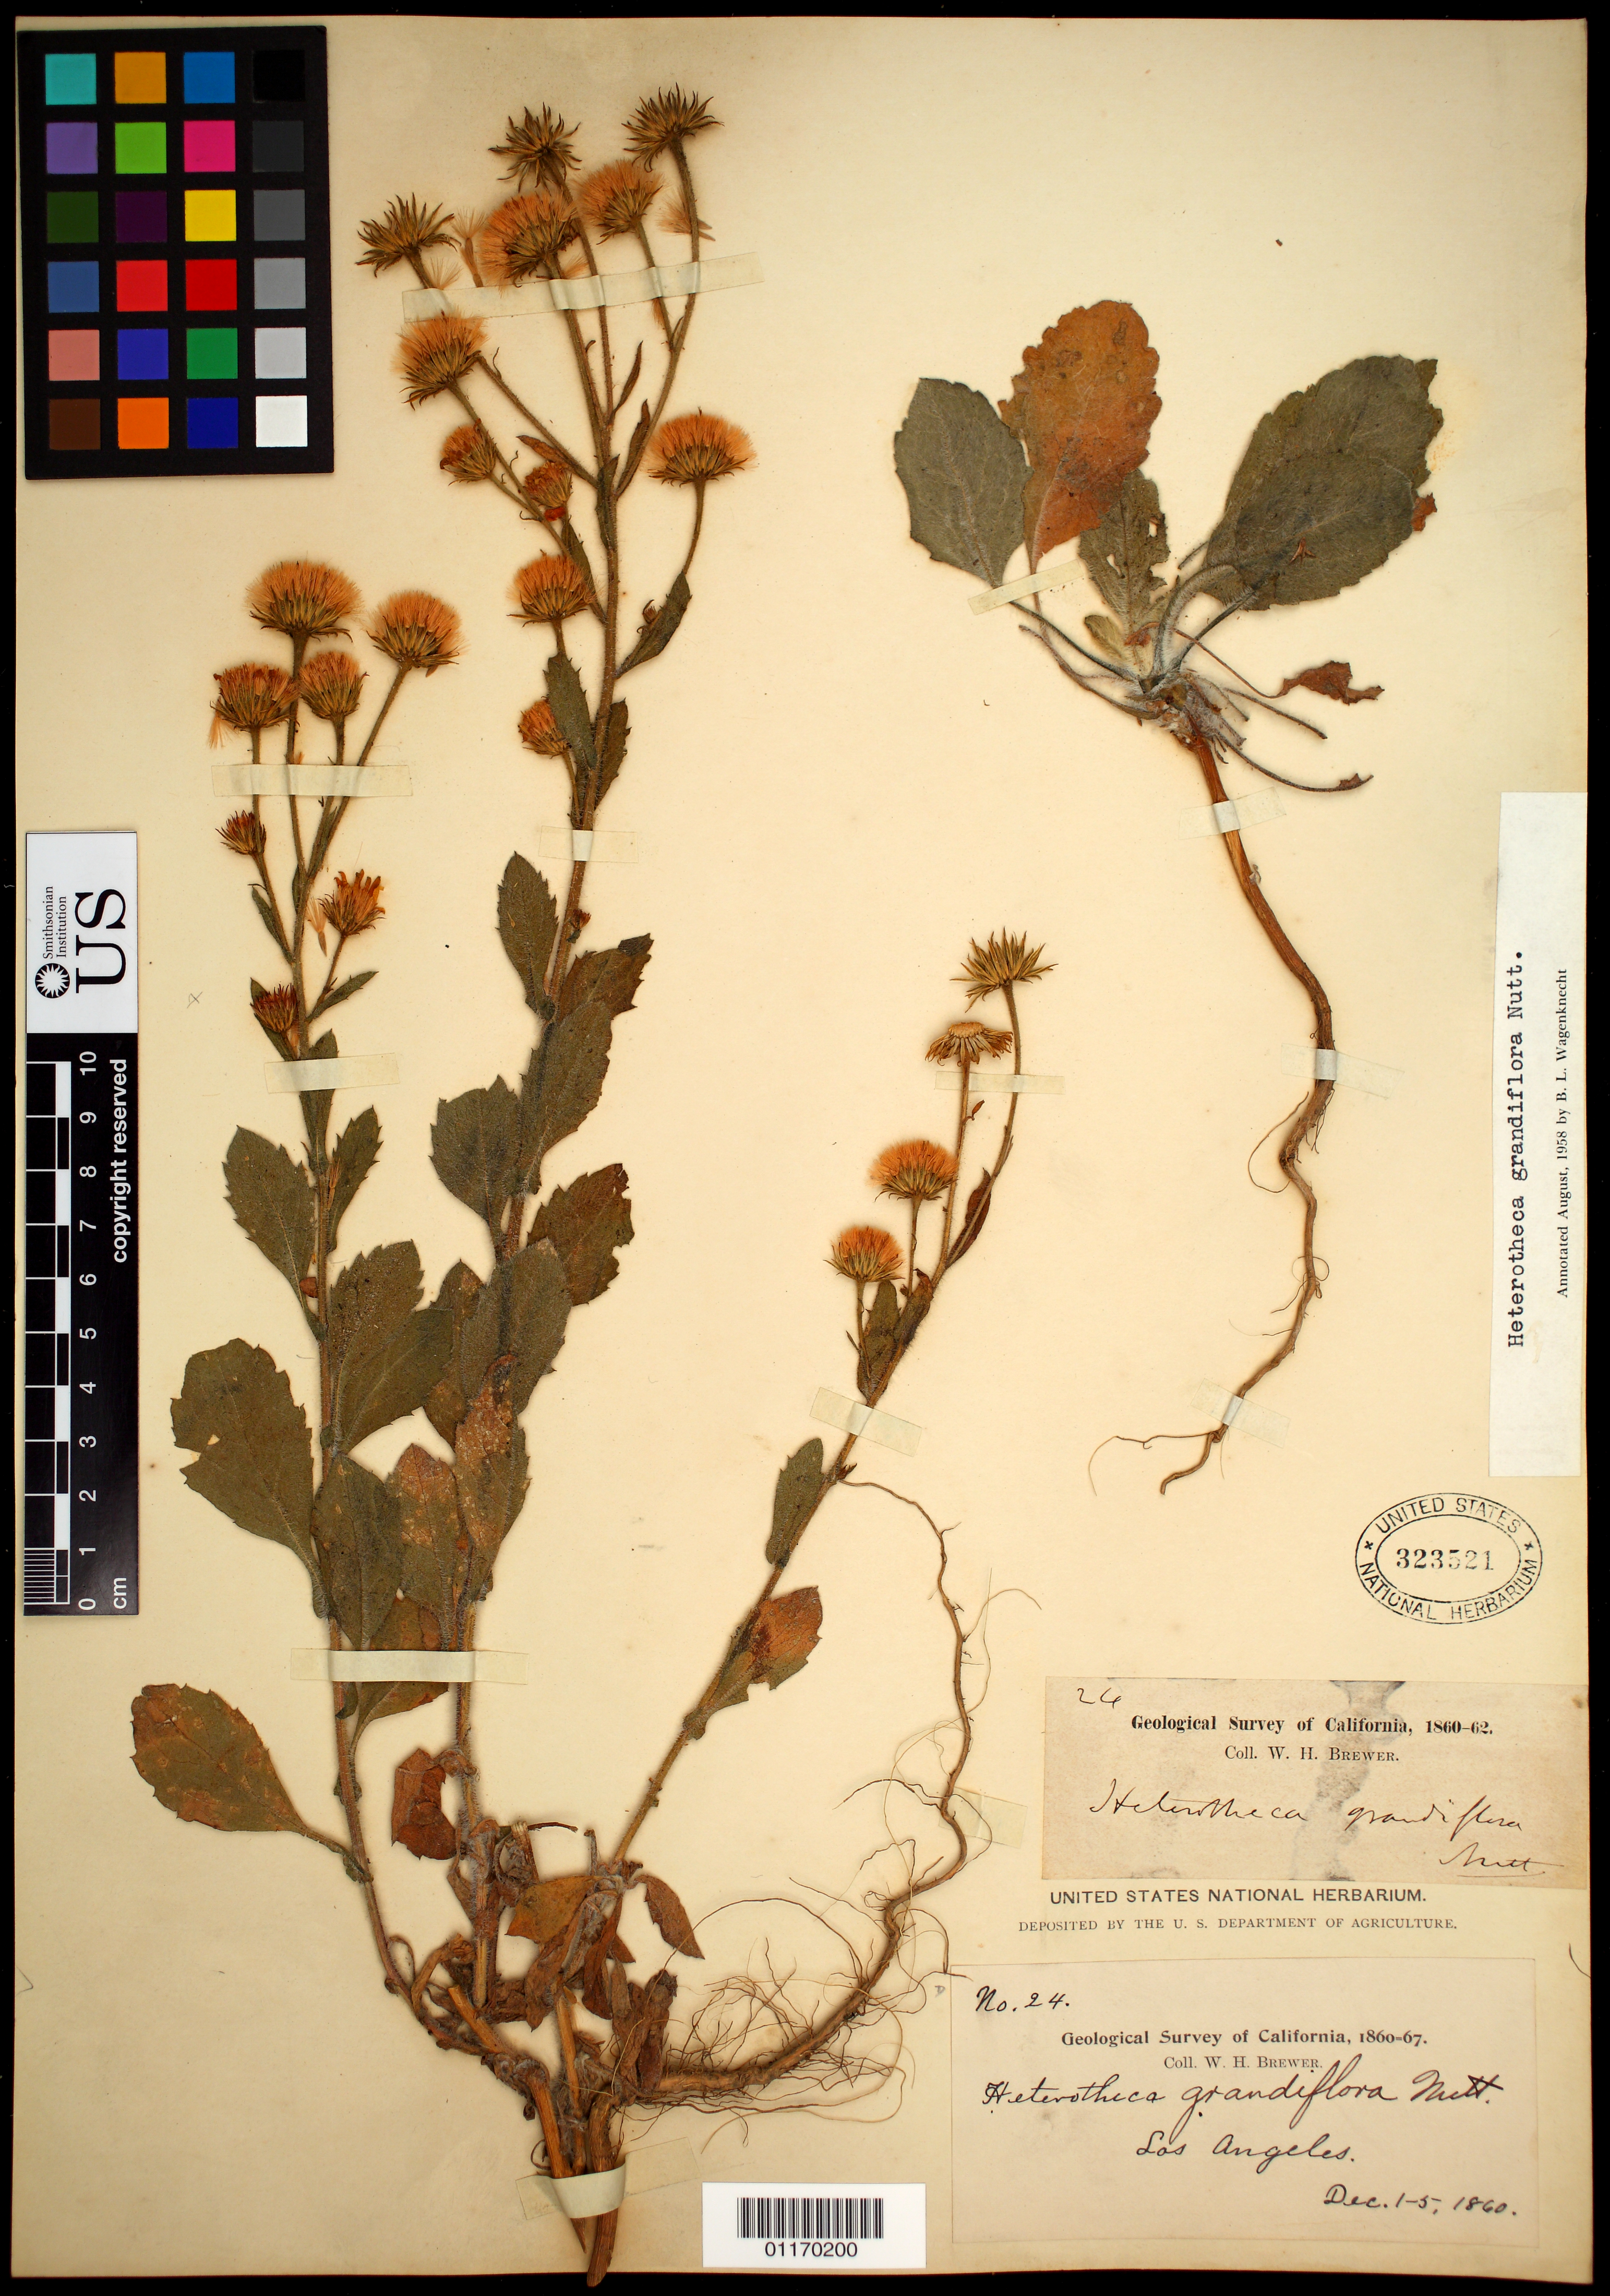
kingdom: Plantae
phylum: Tracheophyta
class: Magnoliopsida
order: Asterales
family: Asteraceae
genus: Heterotheca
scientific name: Heterotheca grandiflora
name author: Nutt.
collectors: W. H. Brewer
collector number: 24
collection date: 1860-12-01/1860-12-05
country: United States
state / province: California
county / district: Los Angeles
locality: Los Angeles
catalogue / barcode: US 323521